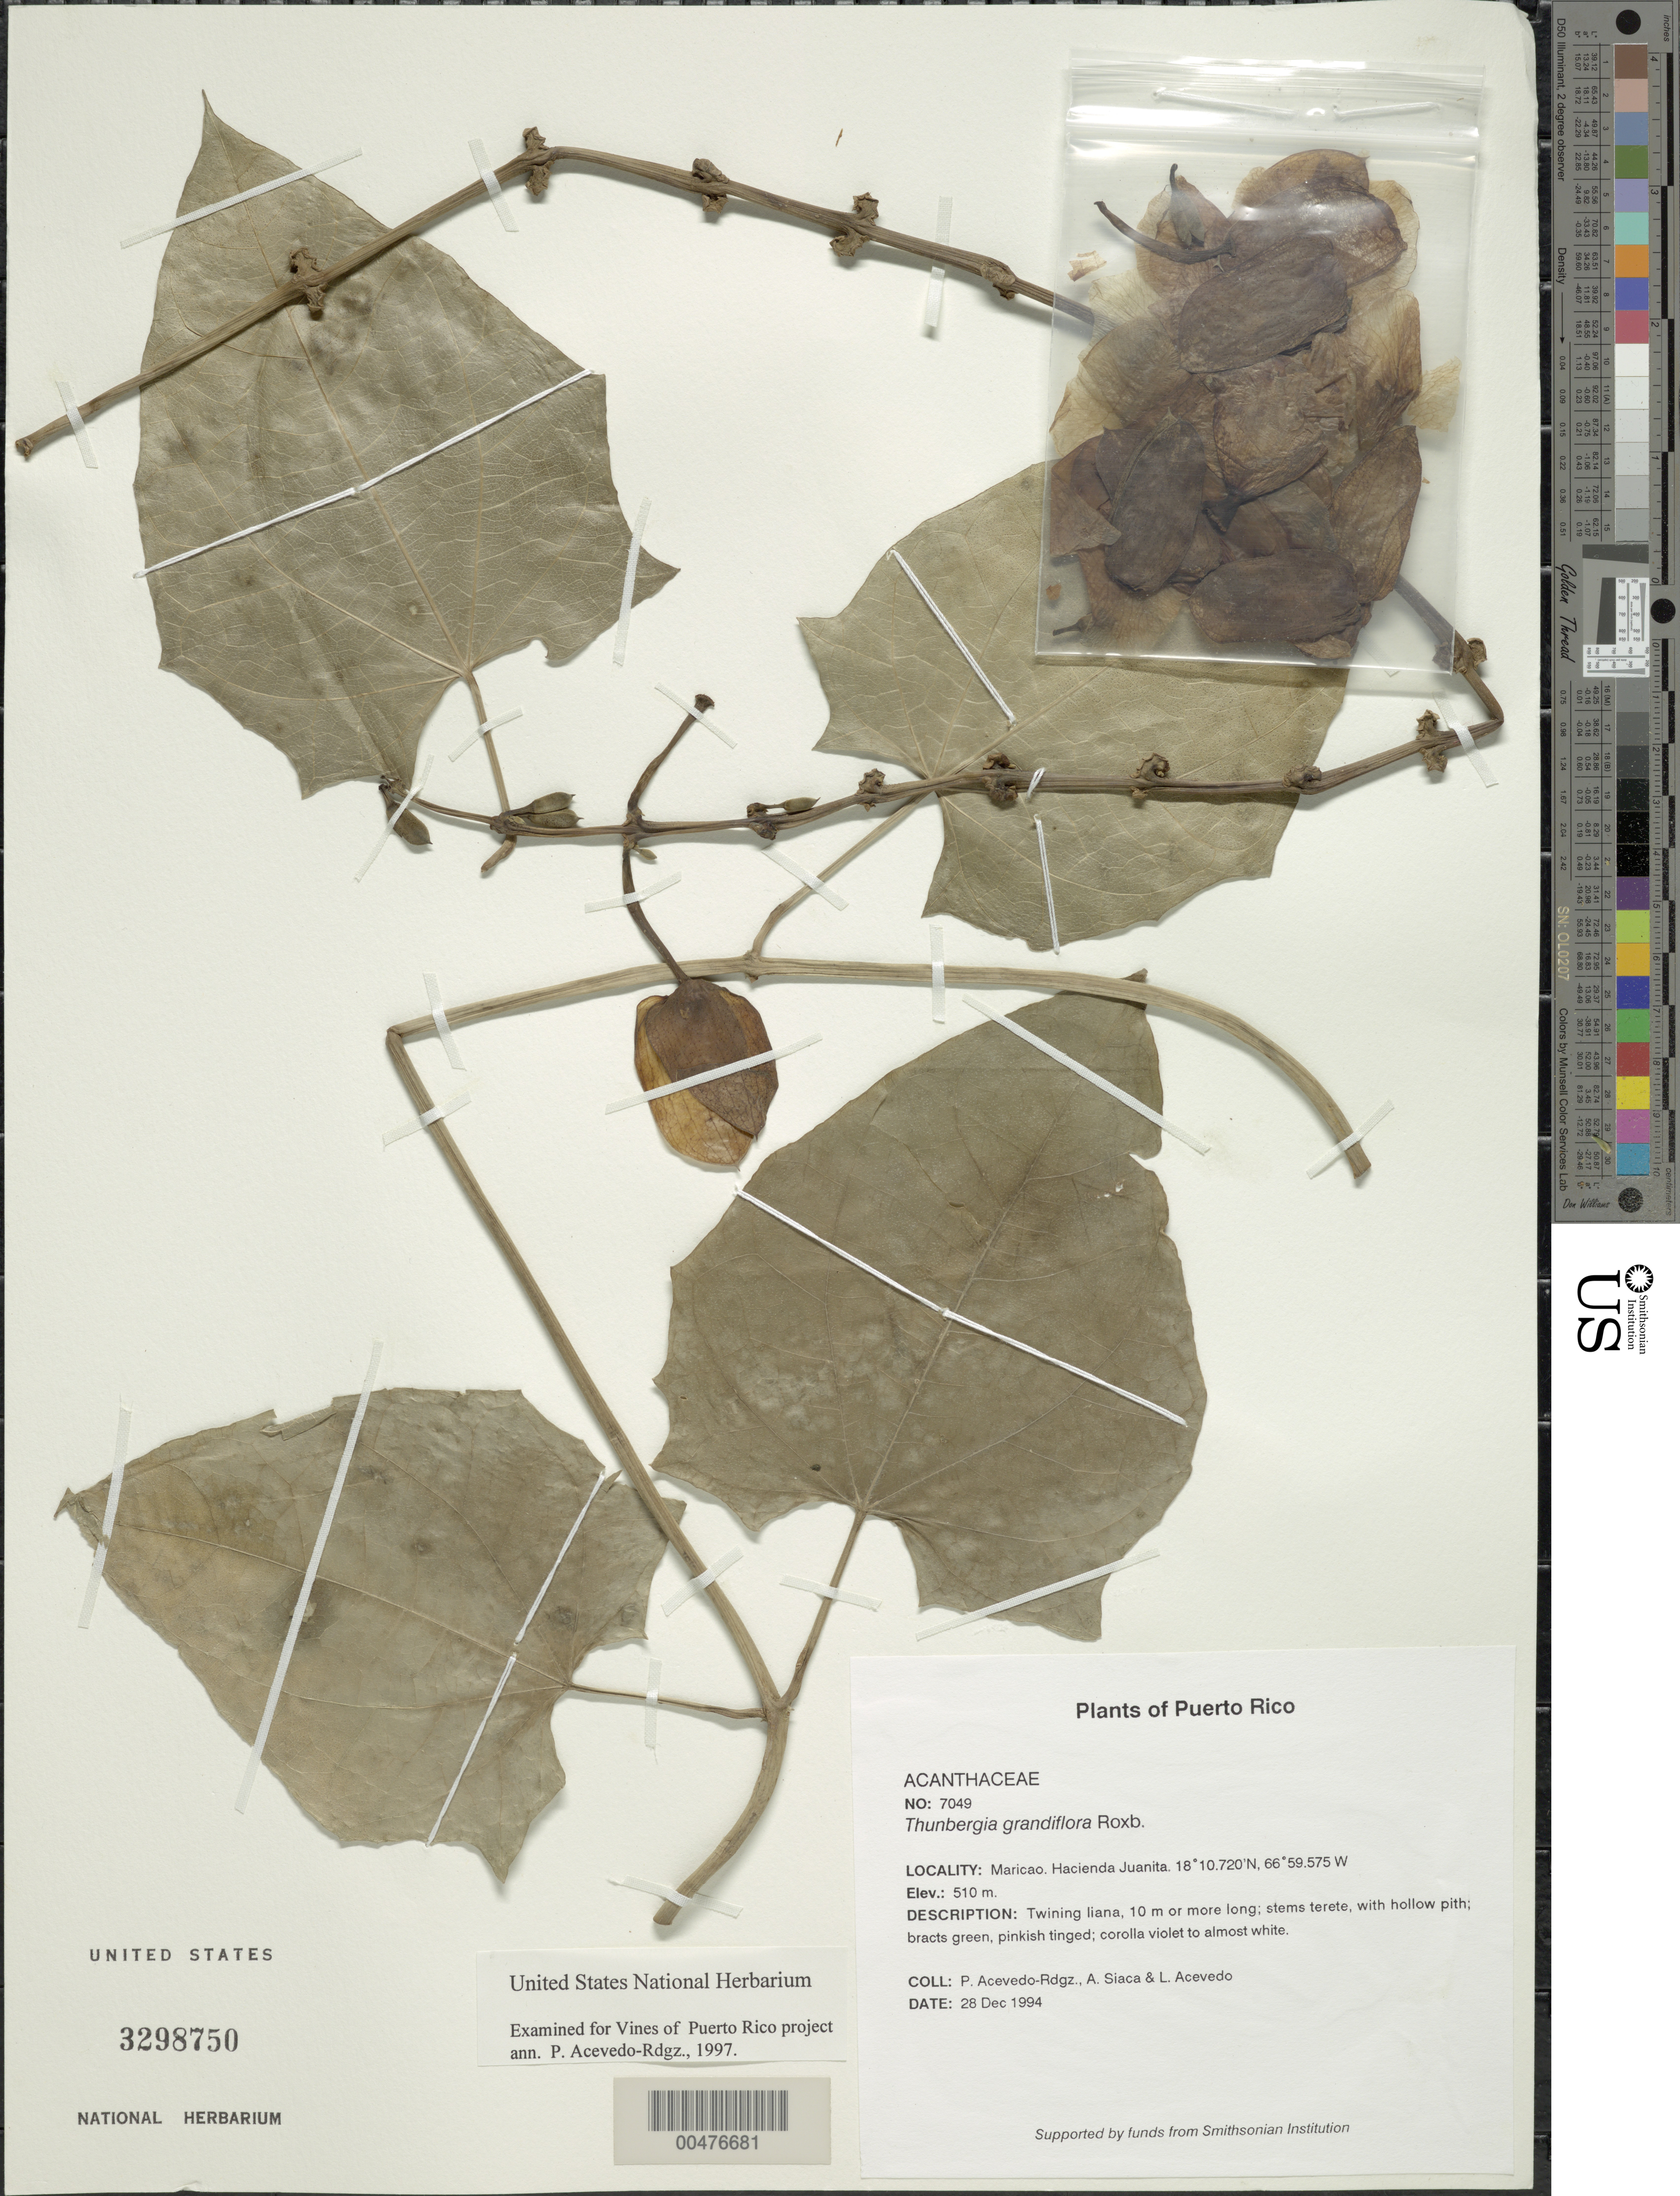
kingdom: Plantae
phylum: Tracheophyta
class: Magnoliopsida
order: Lamiales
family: Acanthaceae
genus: Thunbergia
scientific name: Thunbergia grandiflora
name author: Roxb.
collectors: P. Acevedo-Rodr., A. Siaca & L. Acevedo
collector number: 7049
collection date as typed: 28 Dec 1994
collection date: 1994-12-28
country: Puerto Rico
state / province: Maricao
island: Puerto Rico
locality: Maricao. Hacienda Juanita.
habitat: Border of disturbed coffe shade forest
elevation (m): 510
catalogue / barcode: US 3298750